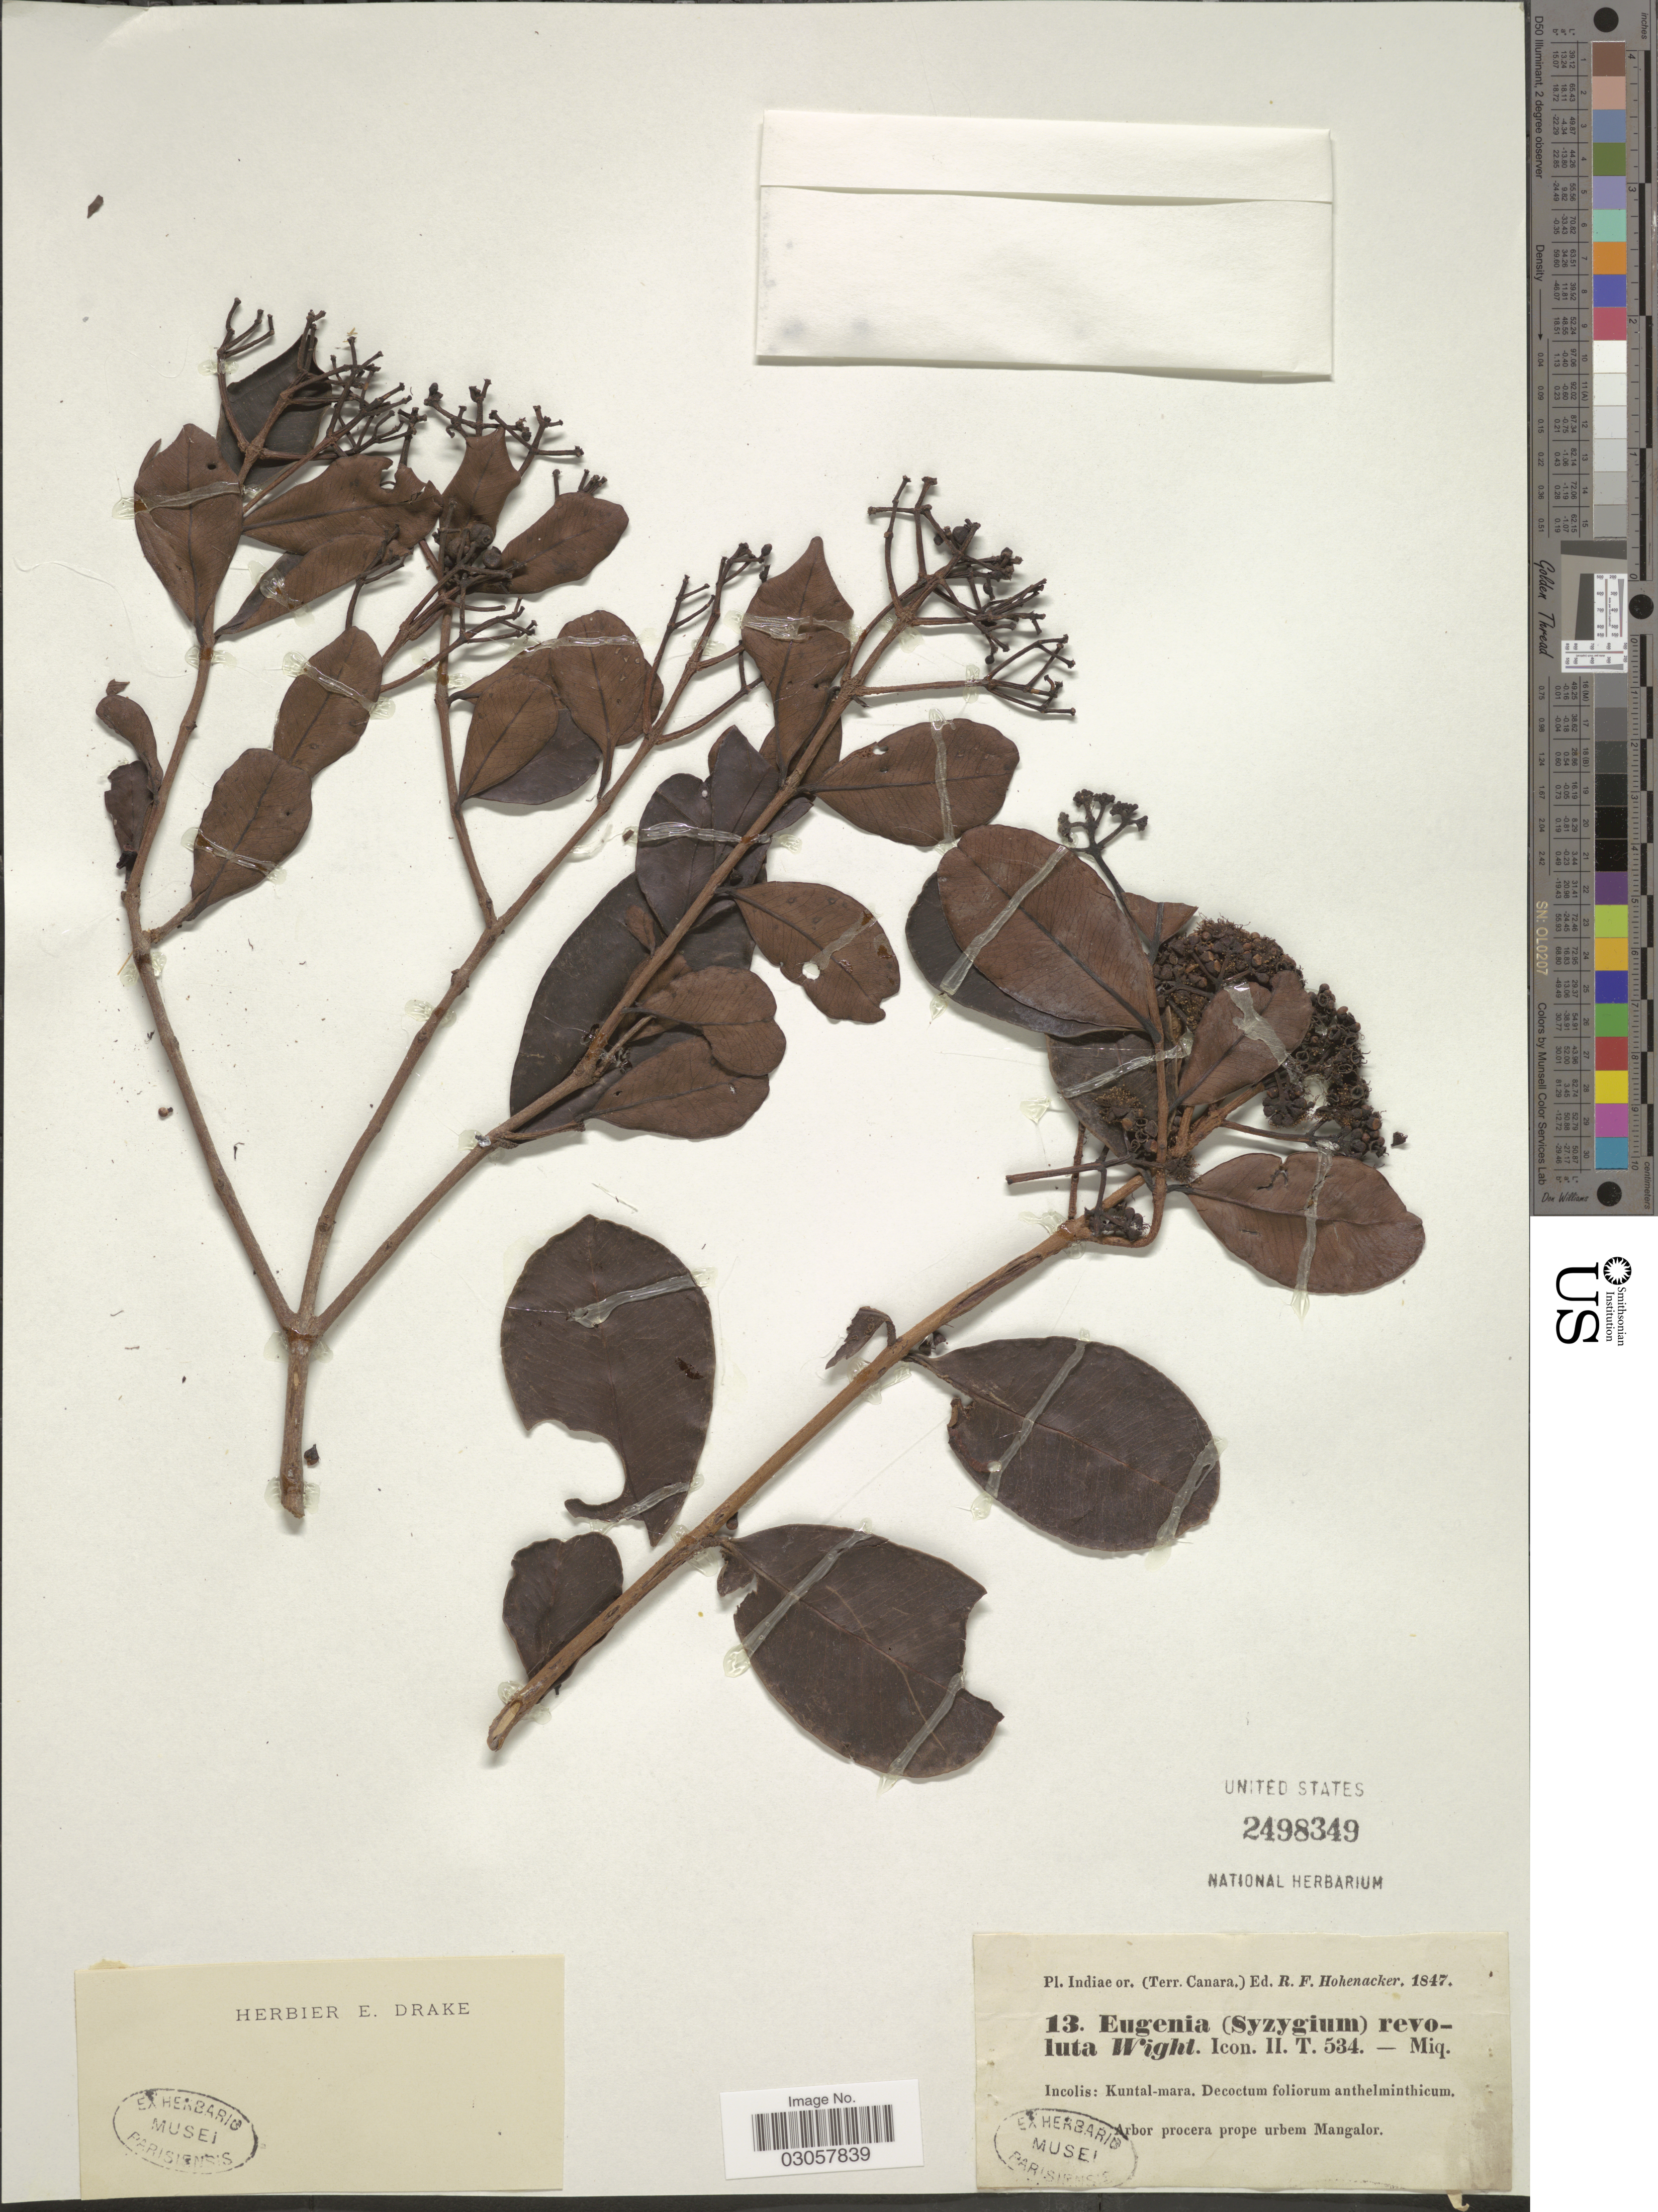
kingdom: Plantae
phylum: Tracheophyta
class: Magnoliopsida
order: Myrtales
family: Myrtaceae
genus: Syzygium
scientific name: Syzygium revolutum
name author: (Wight) Walp.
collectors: R. F. Hohenacker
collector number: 13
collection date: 1847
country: India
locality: Indiae or. (Terr. Canara.) Incolis: Kuntal-mara. Arbor procera prope urbem Mangalor.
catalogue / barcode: US 2498349